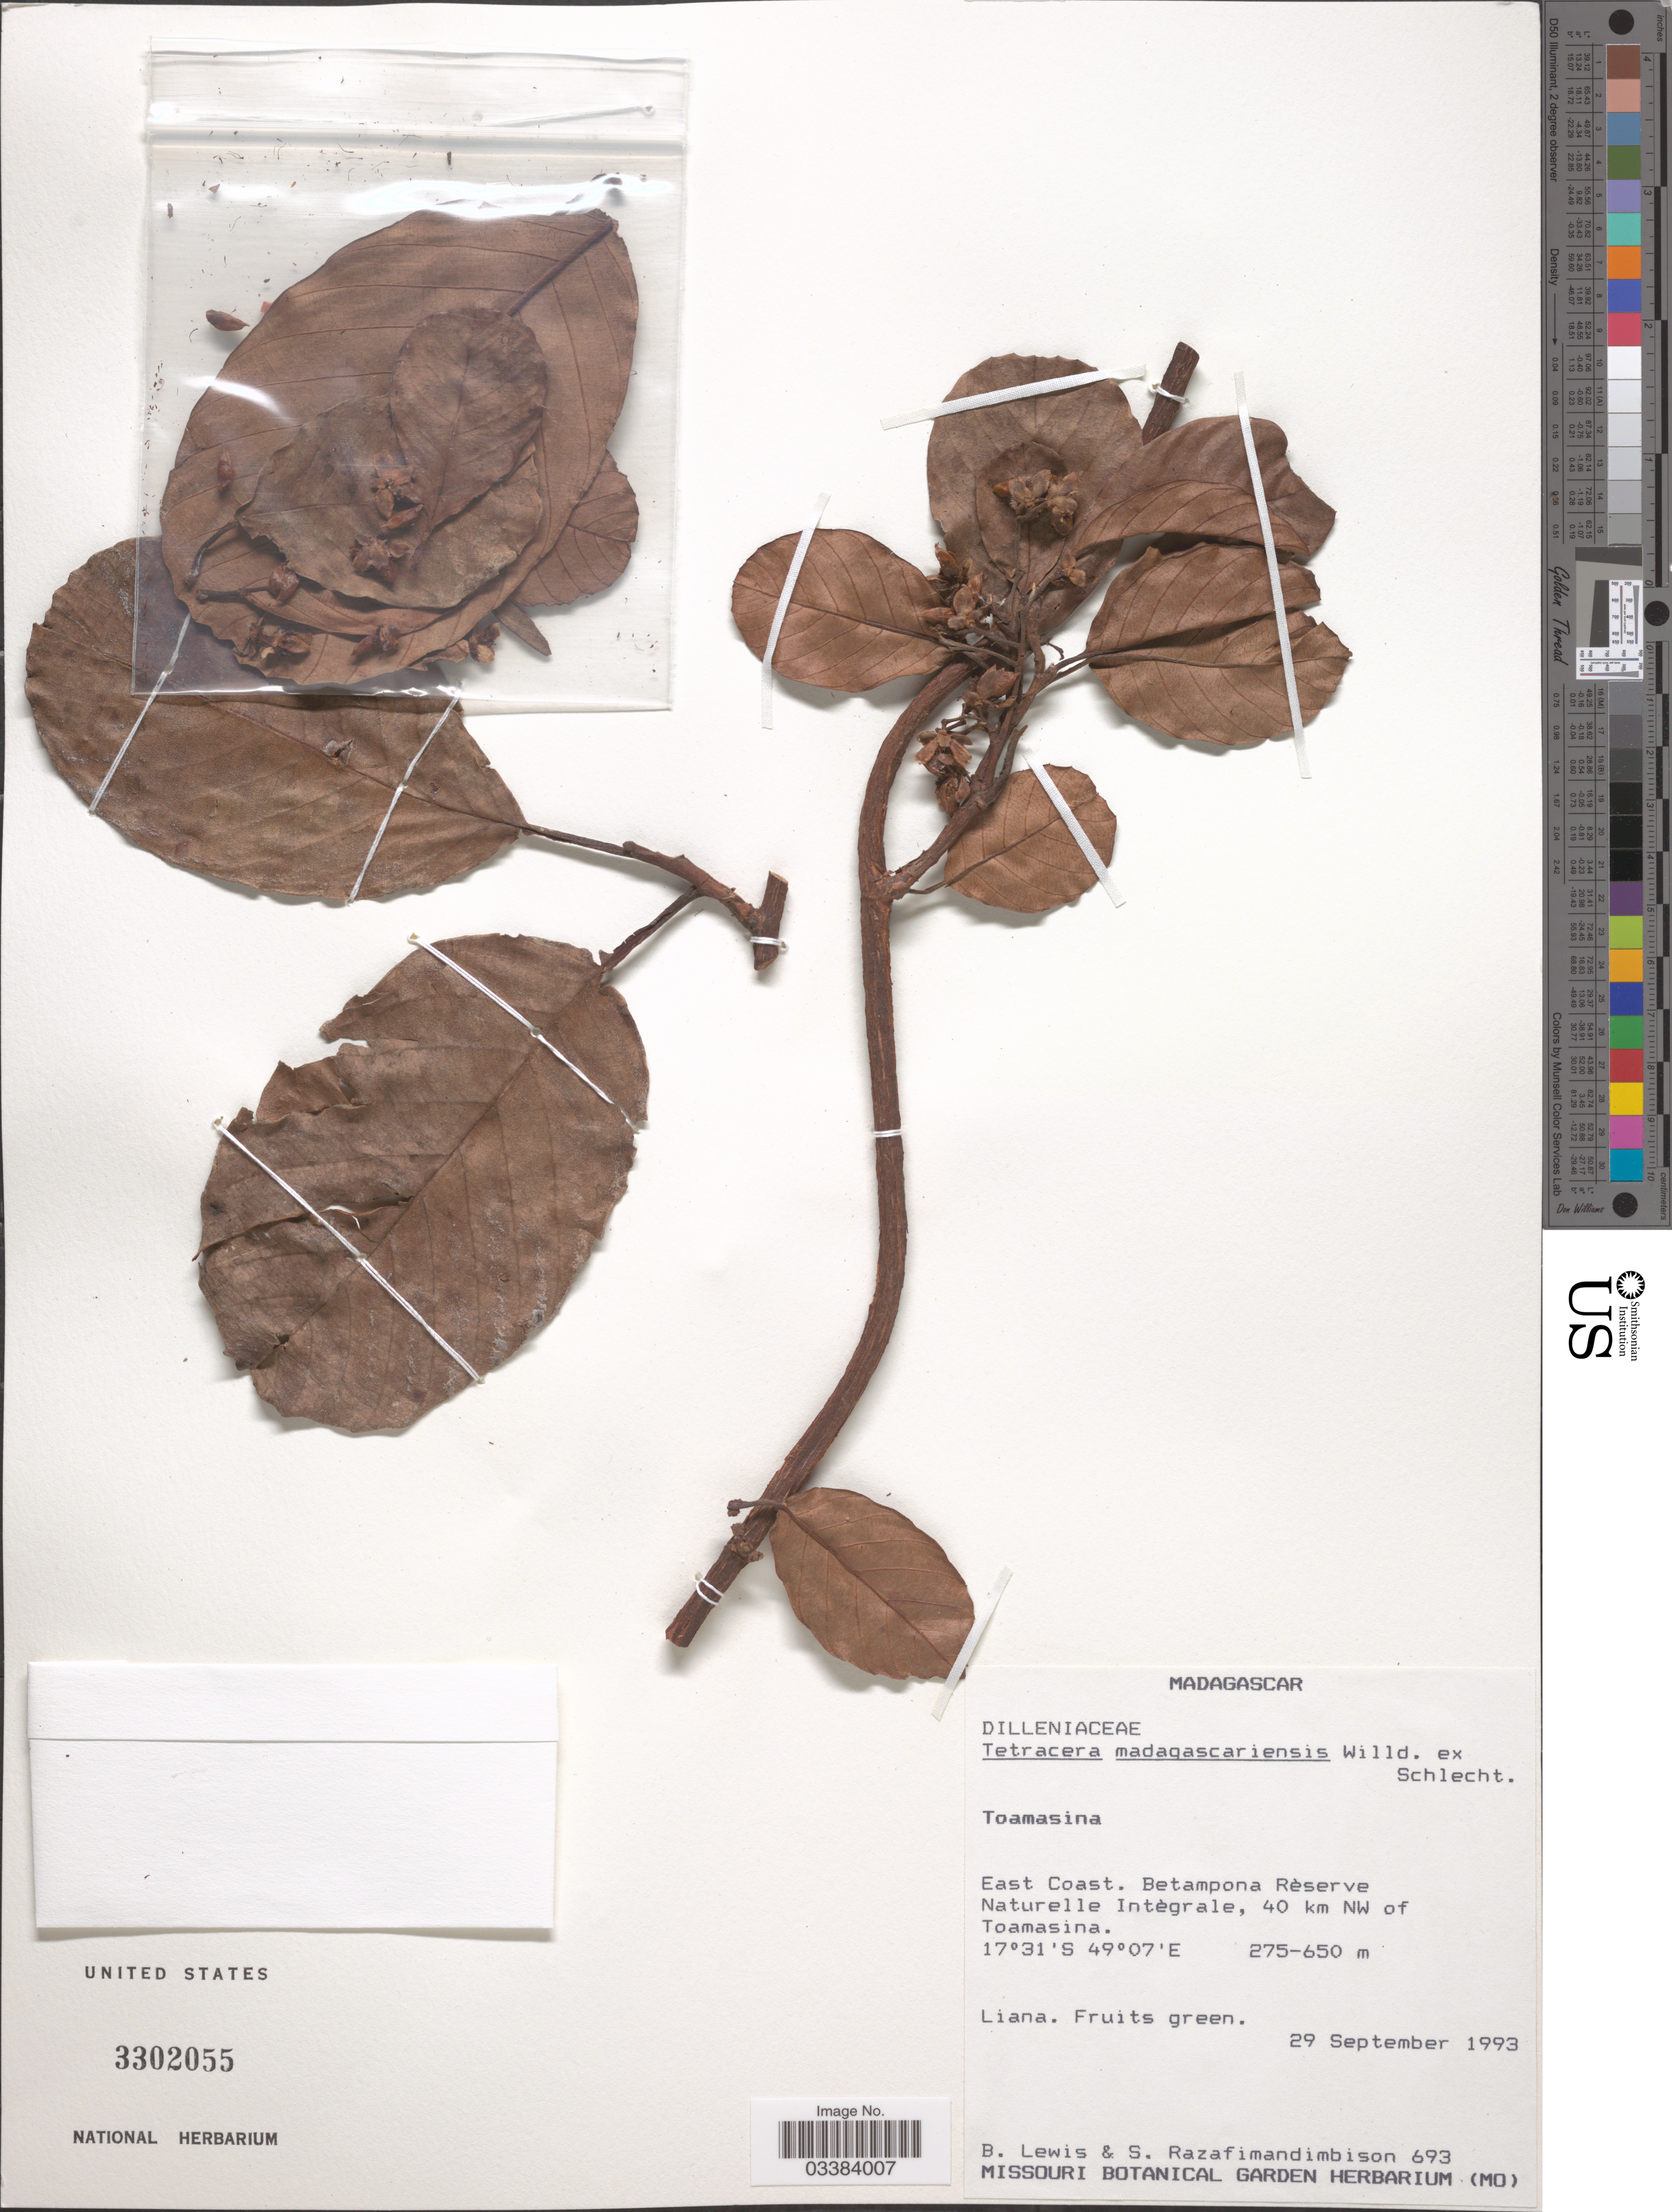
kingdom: Plantae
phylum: Tracheophyta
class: Magnoliopsida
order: Dilleniales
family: Dilleniaceae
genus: Tetracera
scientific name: Tetracera madagascariensis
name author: Willd. ex Schltdl.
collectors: B. Lewis & S. G. Razafimandimbison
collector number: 693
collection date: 1993-09-29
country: Madagascar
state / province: Analanjirofo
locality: East Coast. Betampona Rèserve Naturelle Intègrale, 40 km NW of Toamasina.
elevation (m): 275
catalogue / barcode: US 3302055